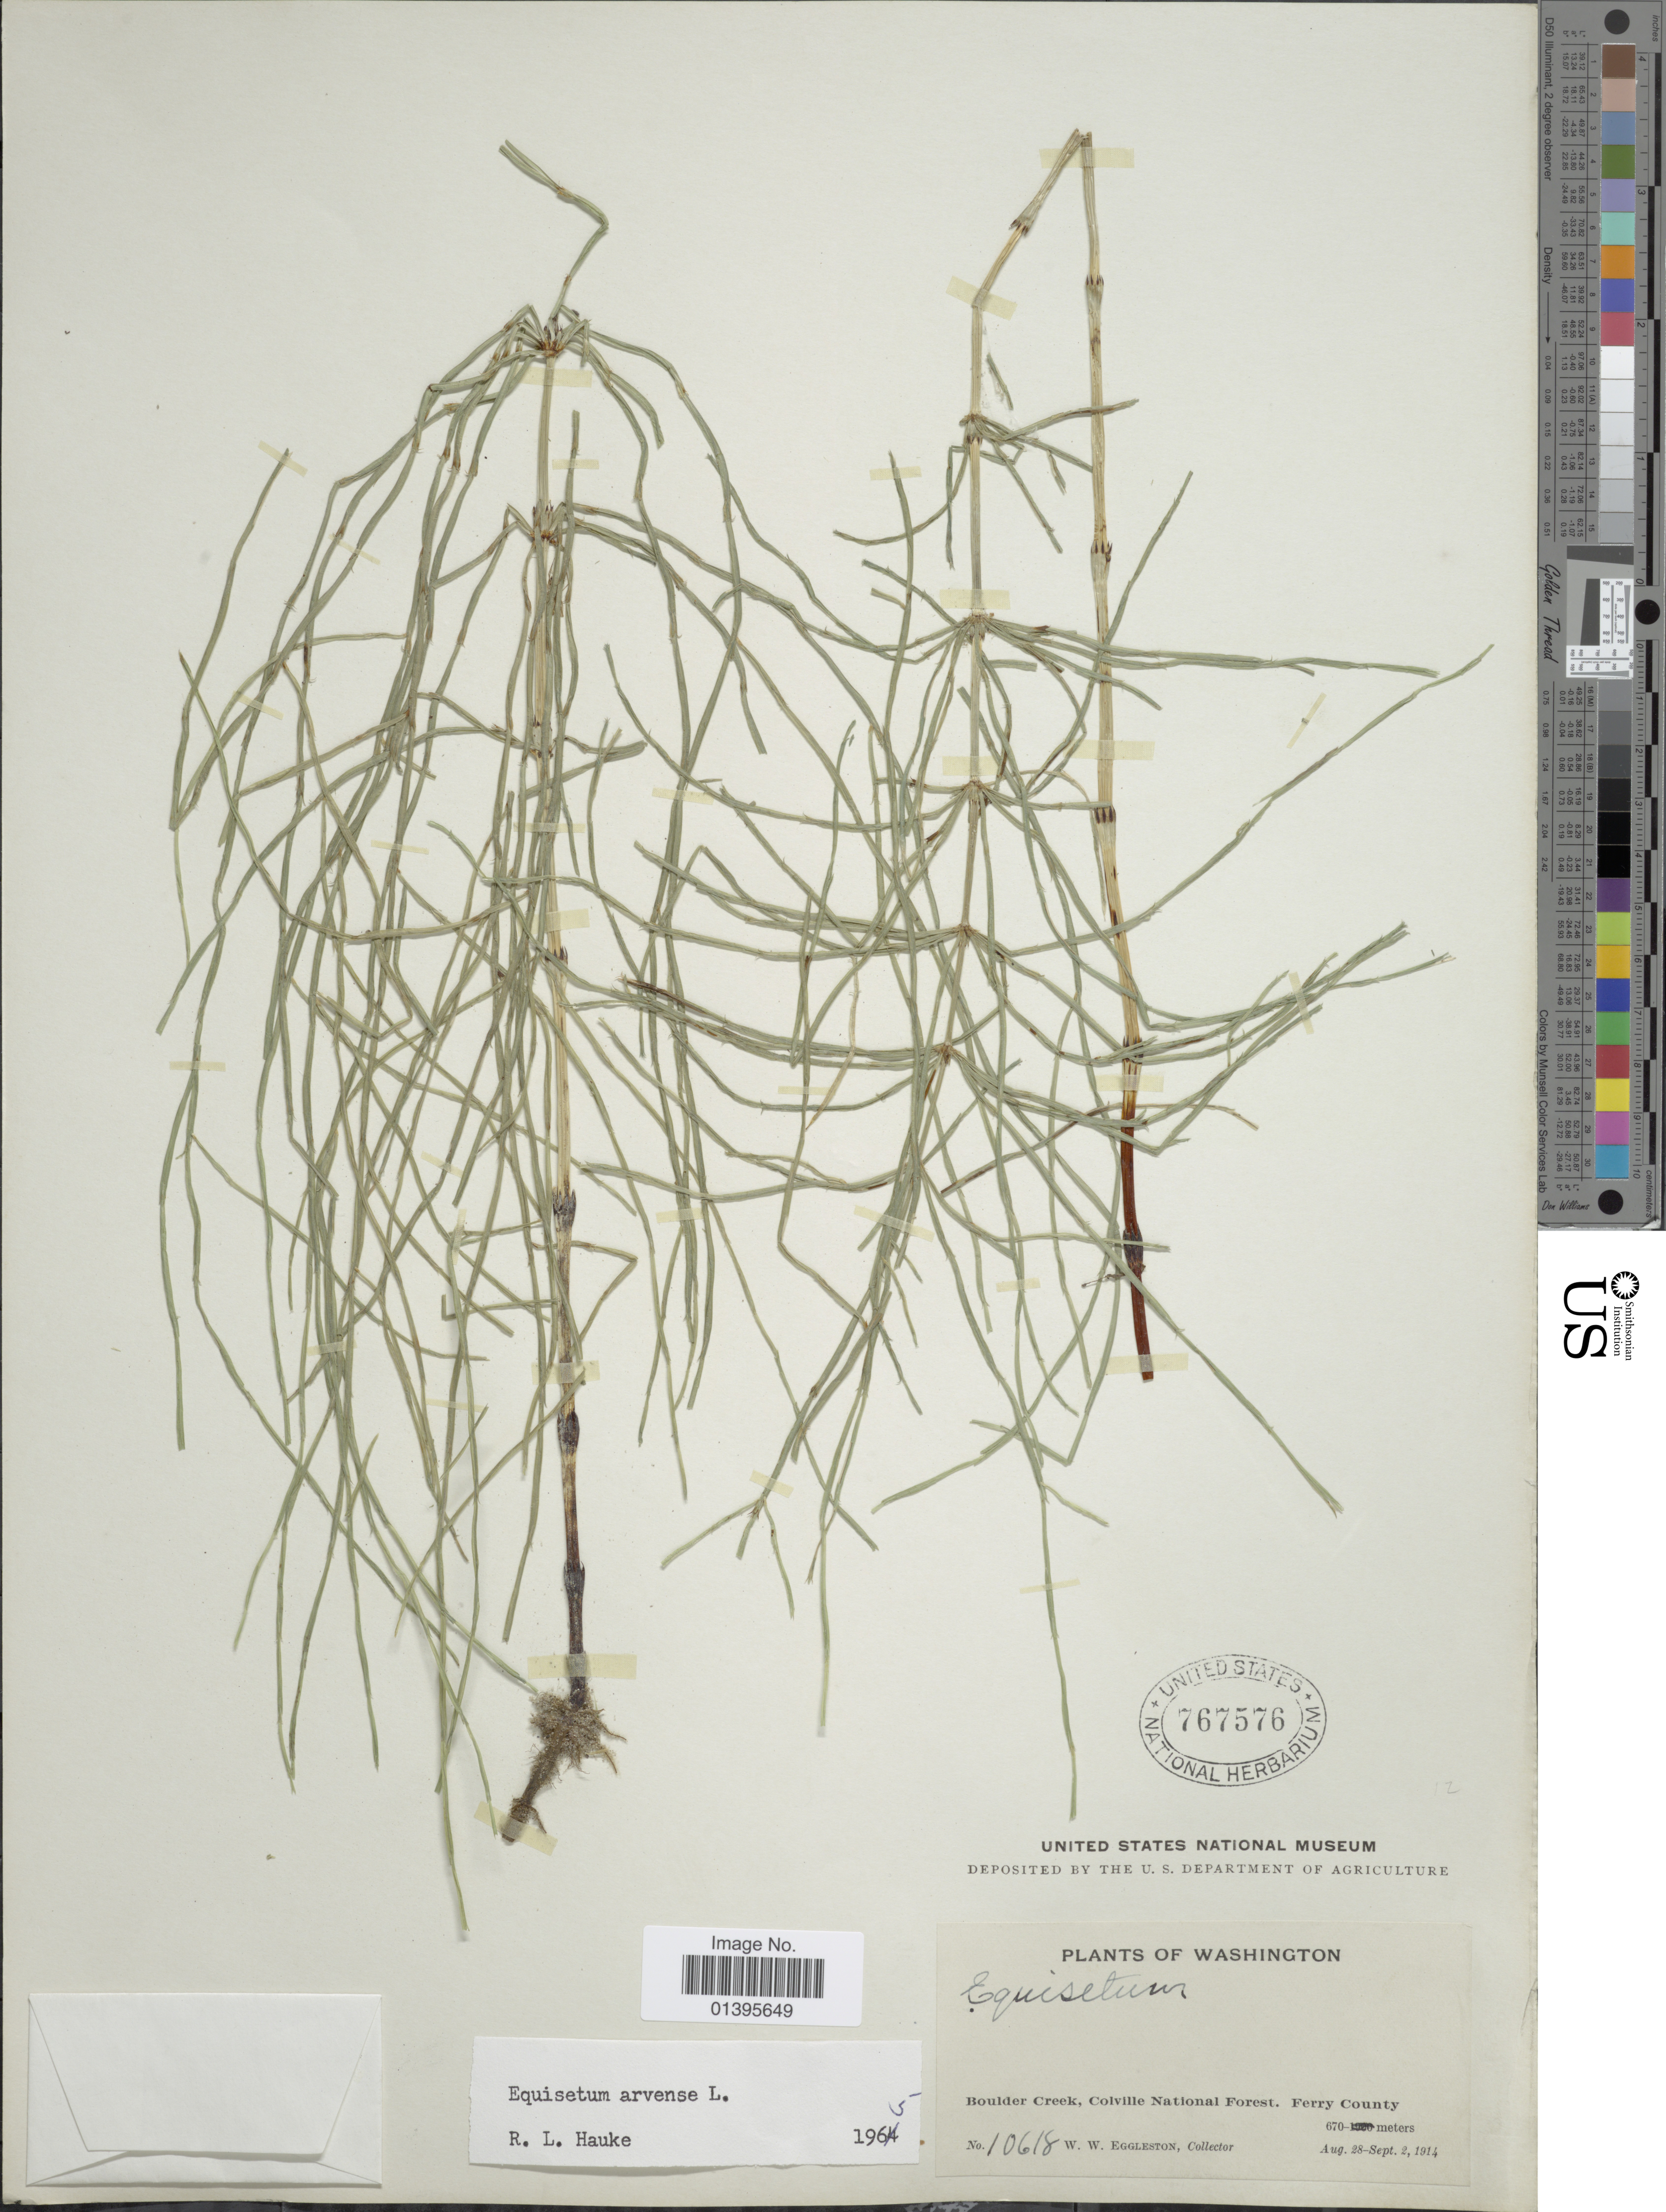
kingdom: Plantae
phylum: Tracheophyta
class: Polypodiopsida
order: Equisetales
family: Equisetaceae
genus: Equisetum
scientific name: Equisetum arvense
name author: L.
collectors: W. W. Eggleston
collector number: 10618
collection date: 1914-08-28/1914-09-02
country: United States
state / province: Washington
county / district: Ferry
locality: Boulder Creek, Colville National Forest, Ferry County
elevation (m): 670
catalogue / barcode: US 767576